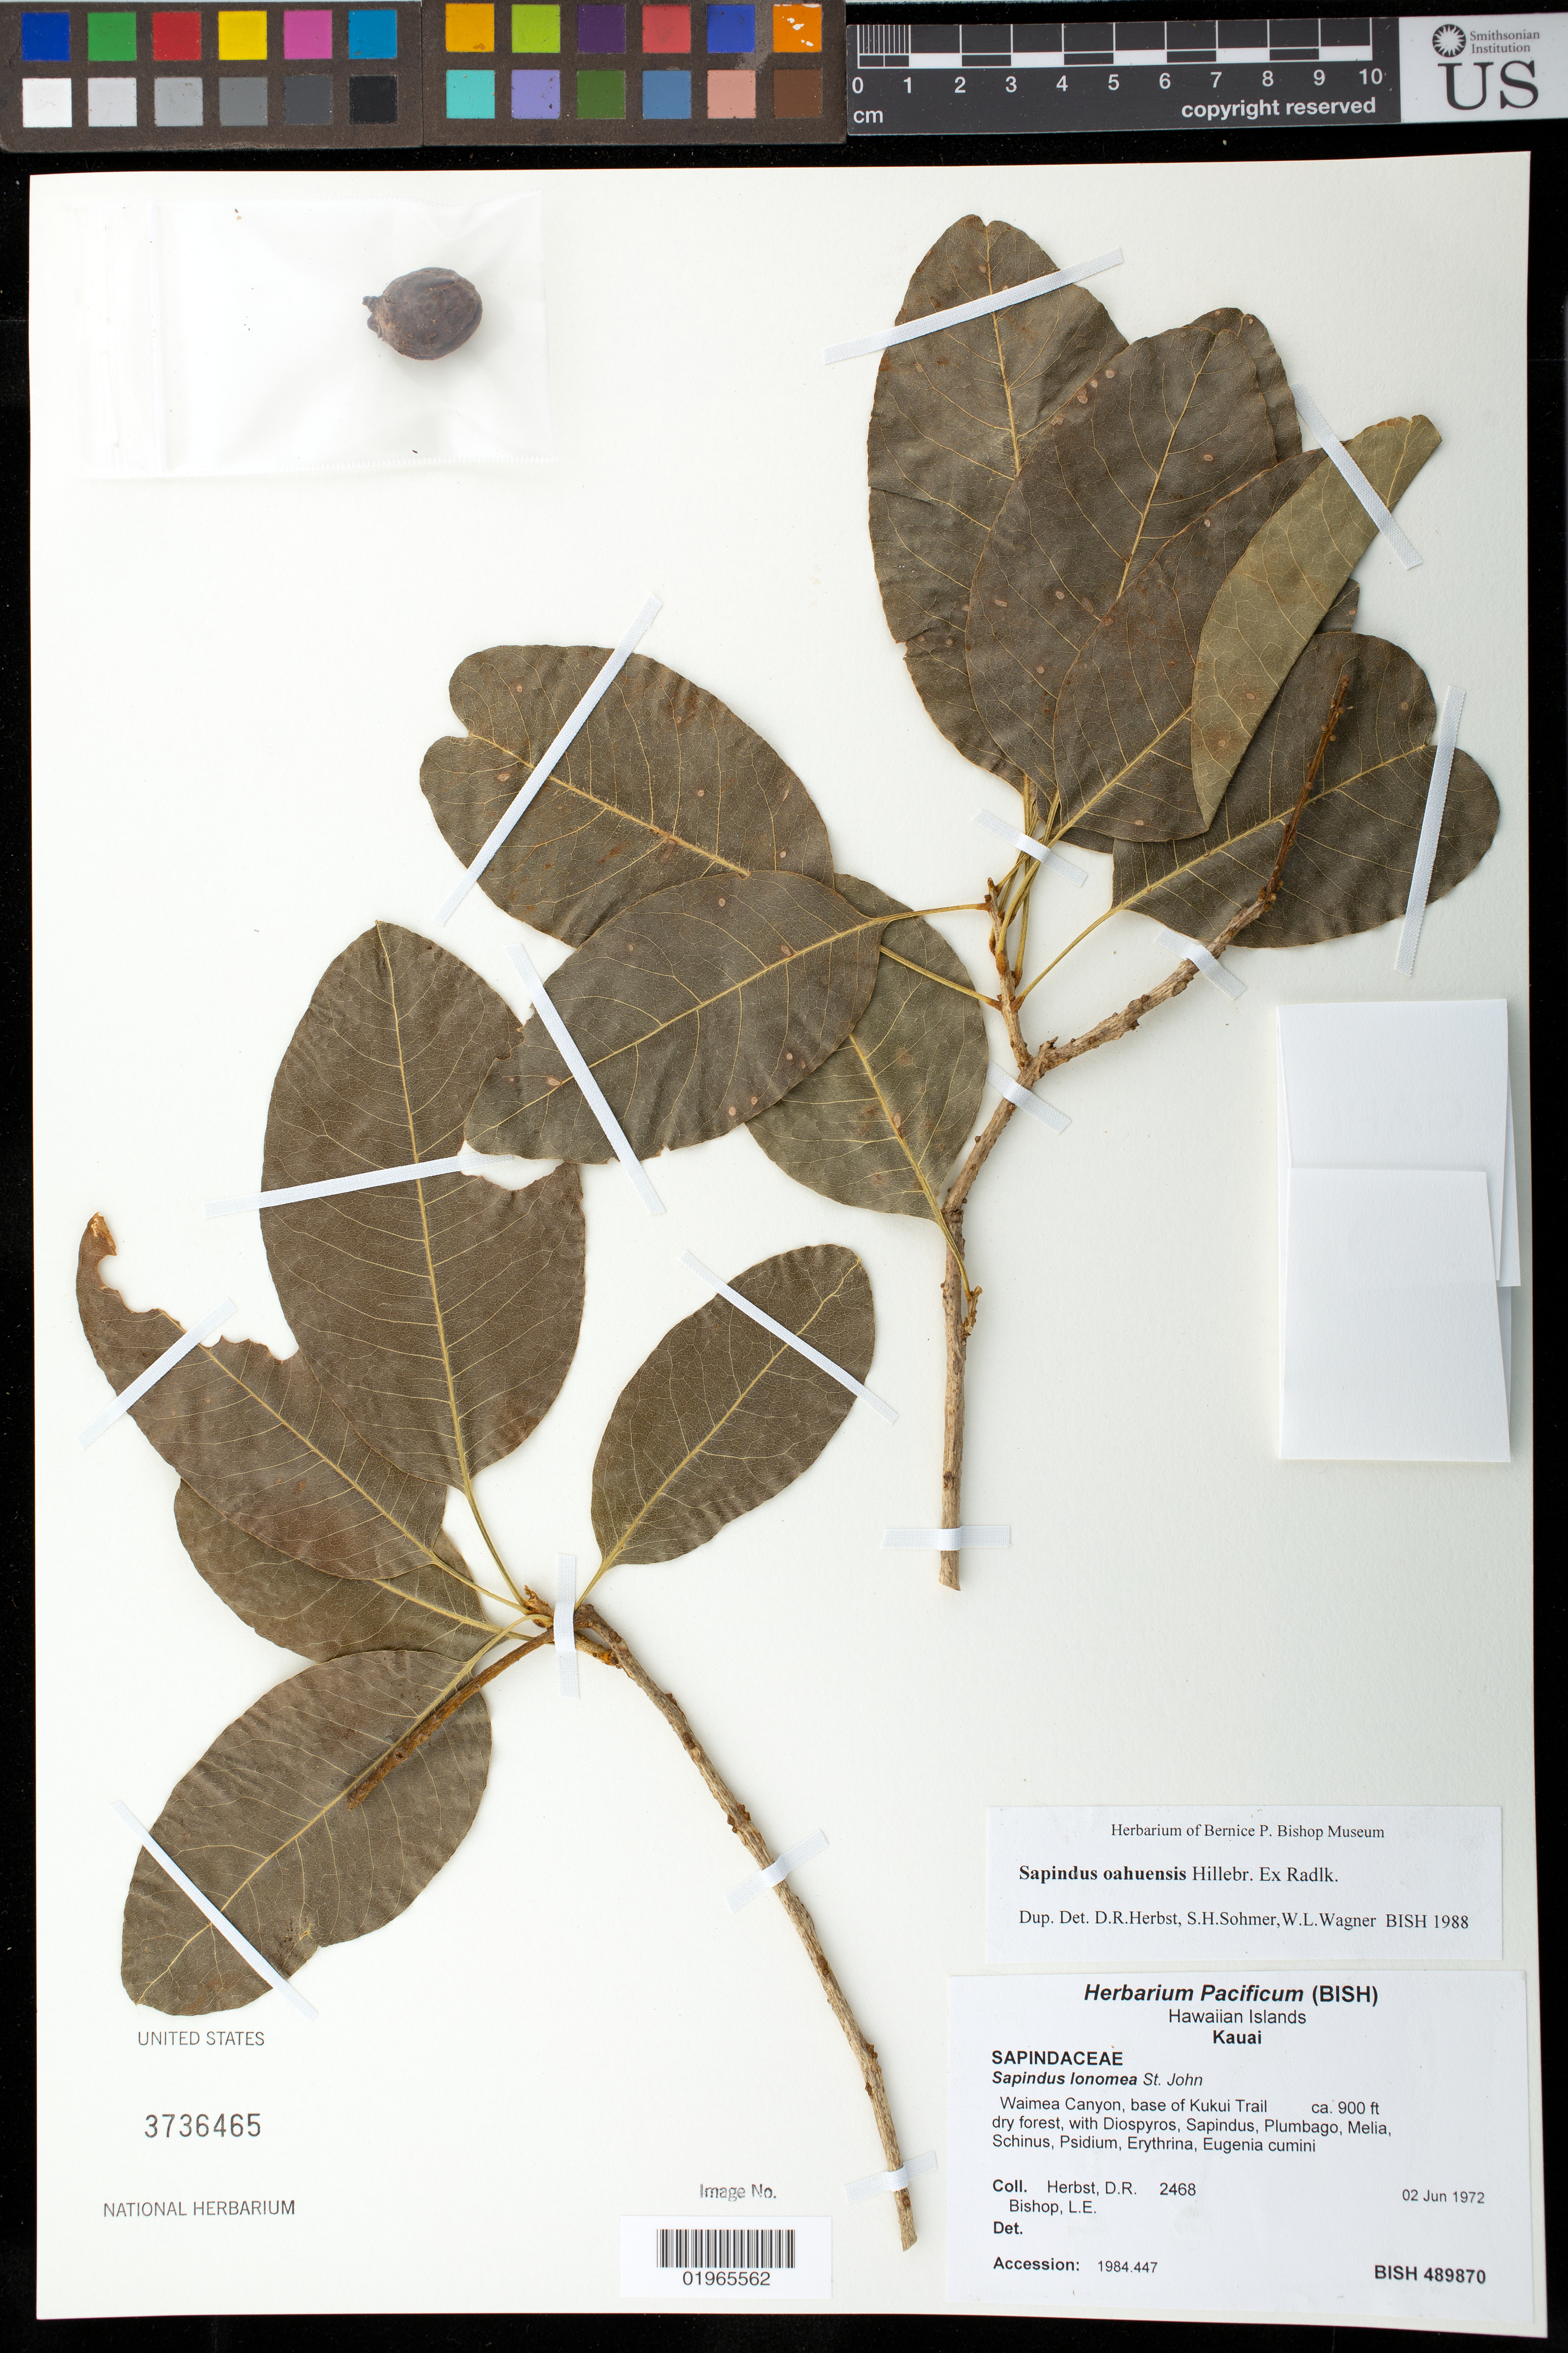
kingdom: Plantae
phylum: Tracheophyta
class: Magnoliopsida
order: Sapindales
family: Sapindaceae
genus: Sapindus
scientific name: Sapindus oahuensis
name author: Hillebr. ex Radlk.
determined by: Herbst, D. R.; Sohmer, S. H.; Wagner, W. L.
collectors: D. R. Herbst & L. E. Bishop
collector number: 2468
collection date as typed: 2 Jun 1972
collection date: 1972-06-02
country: United States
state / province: Hawaii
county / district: Kauai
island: Kaua'i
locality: Waimea Canyon, base of Kukui Trail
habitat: Dry forest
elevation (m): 274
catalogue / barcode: US 3736465